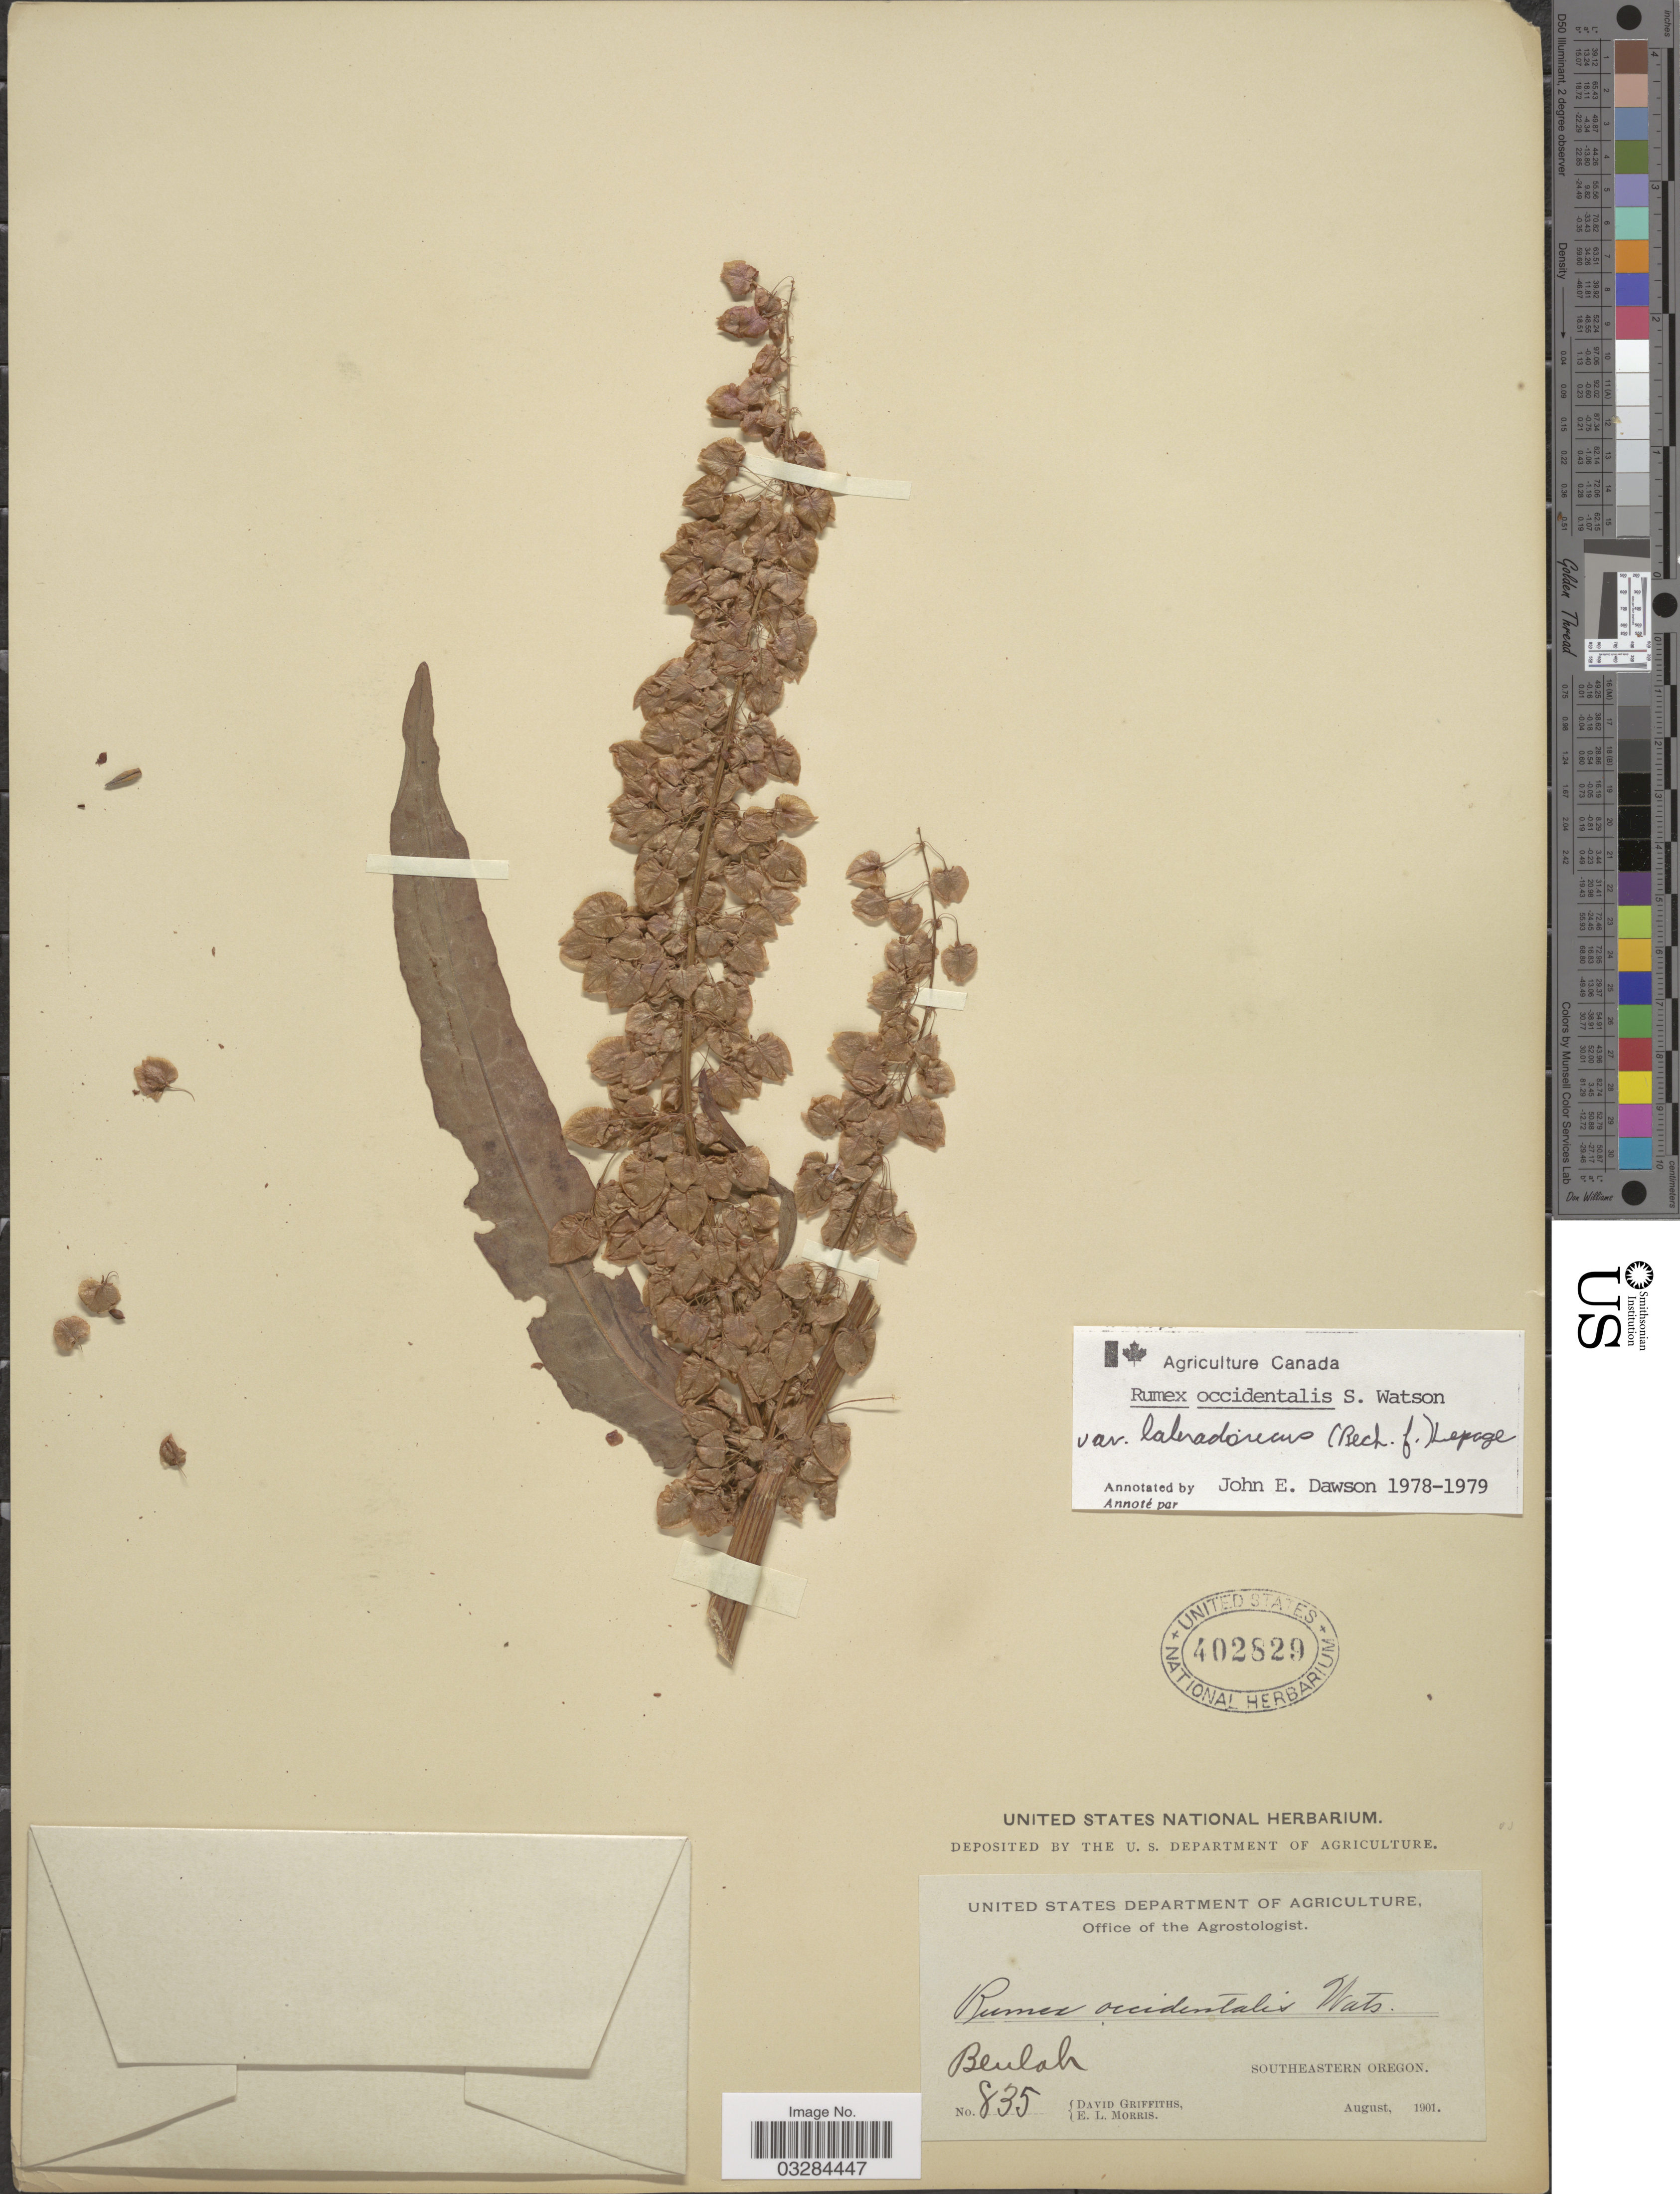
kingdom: Plantae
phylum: Tracheophyta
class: Magnoliopsida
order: Caryophyllales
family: Polygonaceae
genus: Rumex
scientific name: Rumex occidentalis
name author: S. Watson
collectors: D. Griffiths & E. Morris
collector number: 835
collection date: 1901-08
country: United States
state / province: Oregon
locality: Beulah. Southeastern Oregon.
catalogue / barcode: US 402829